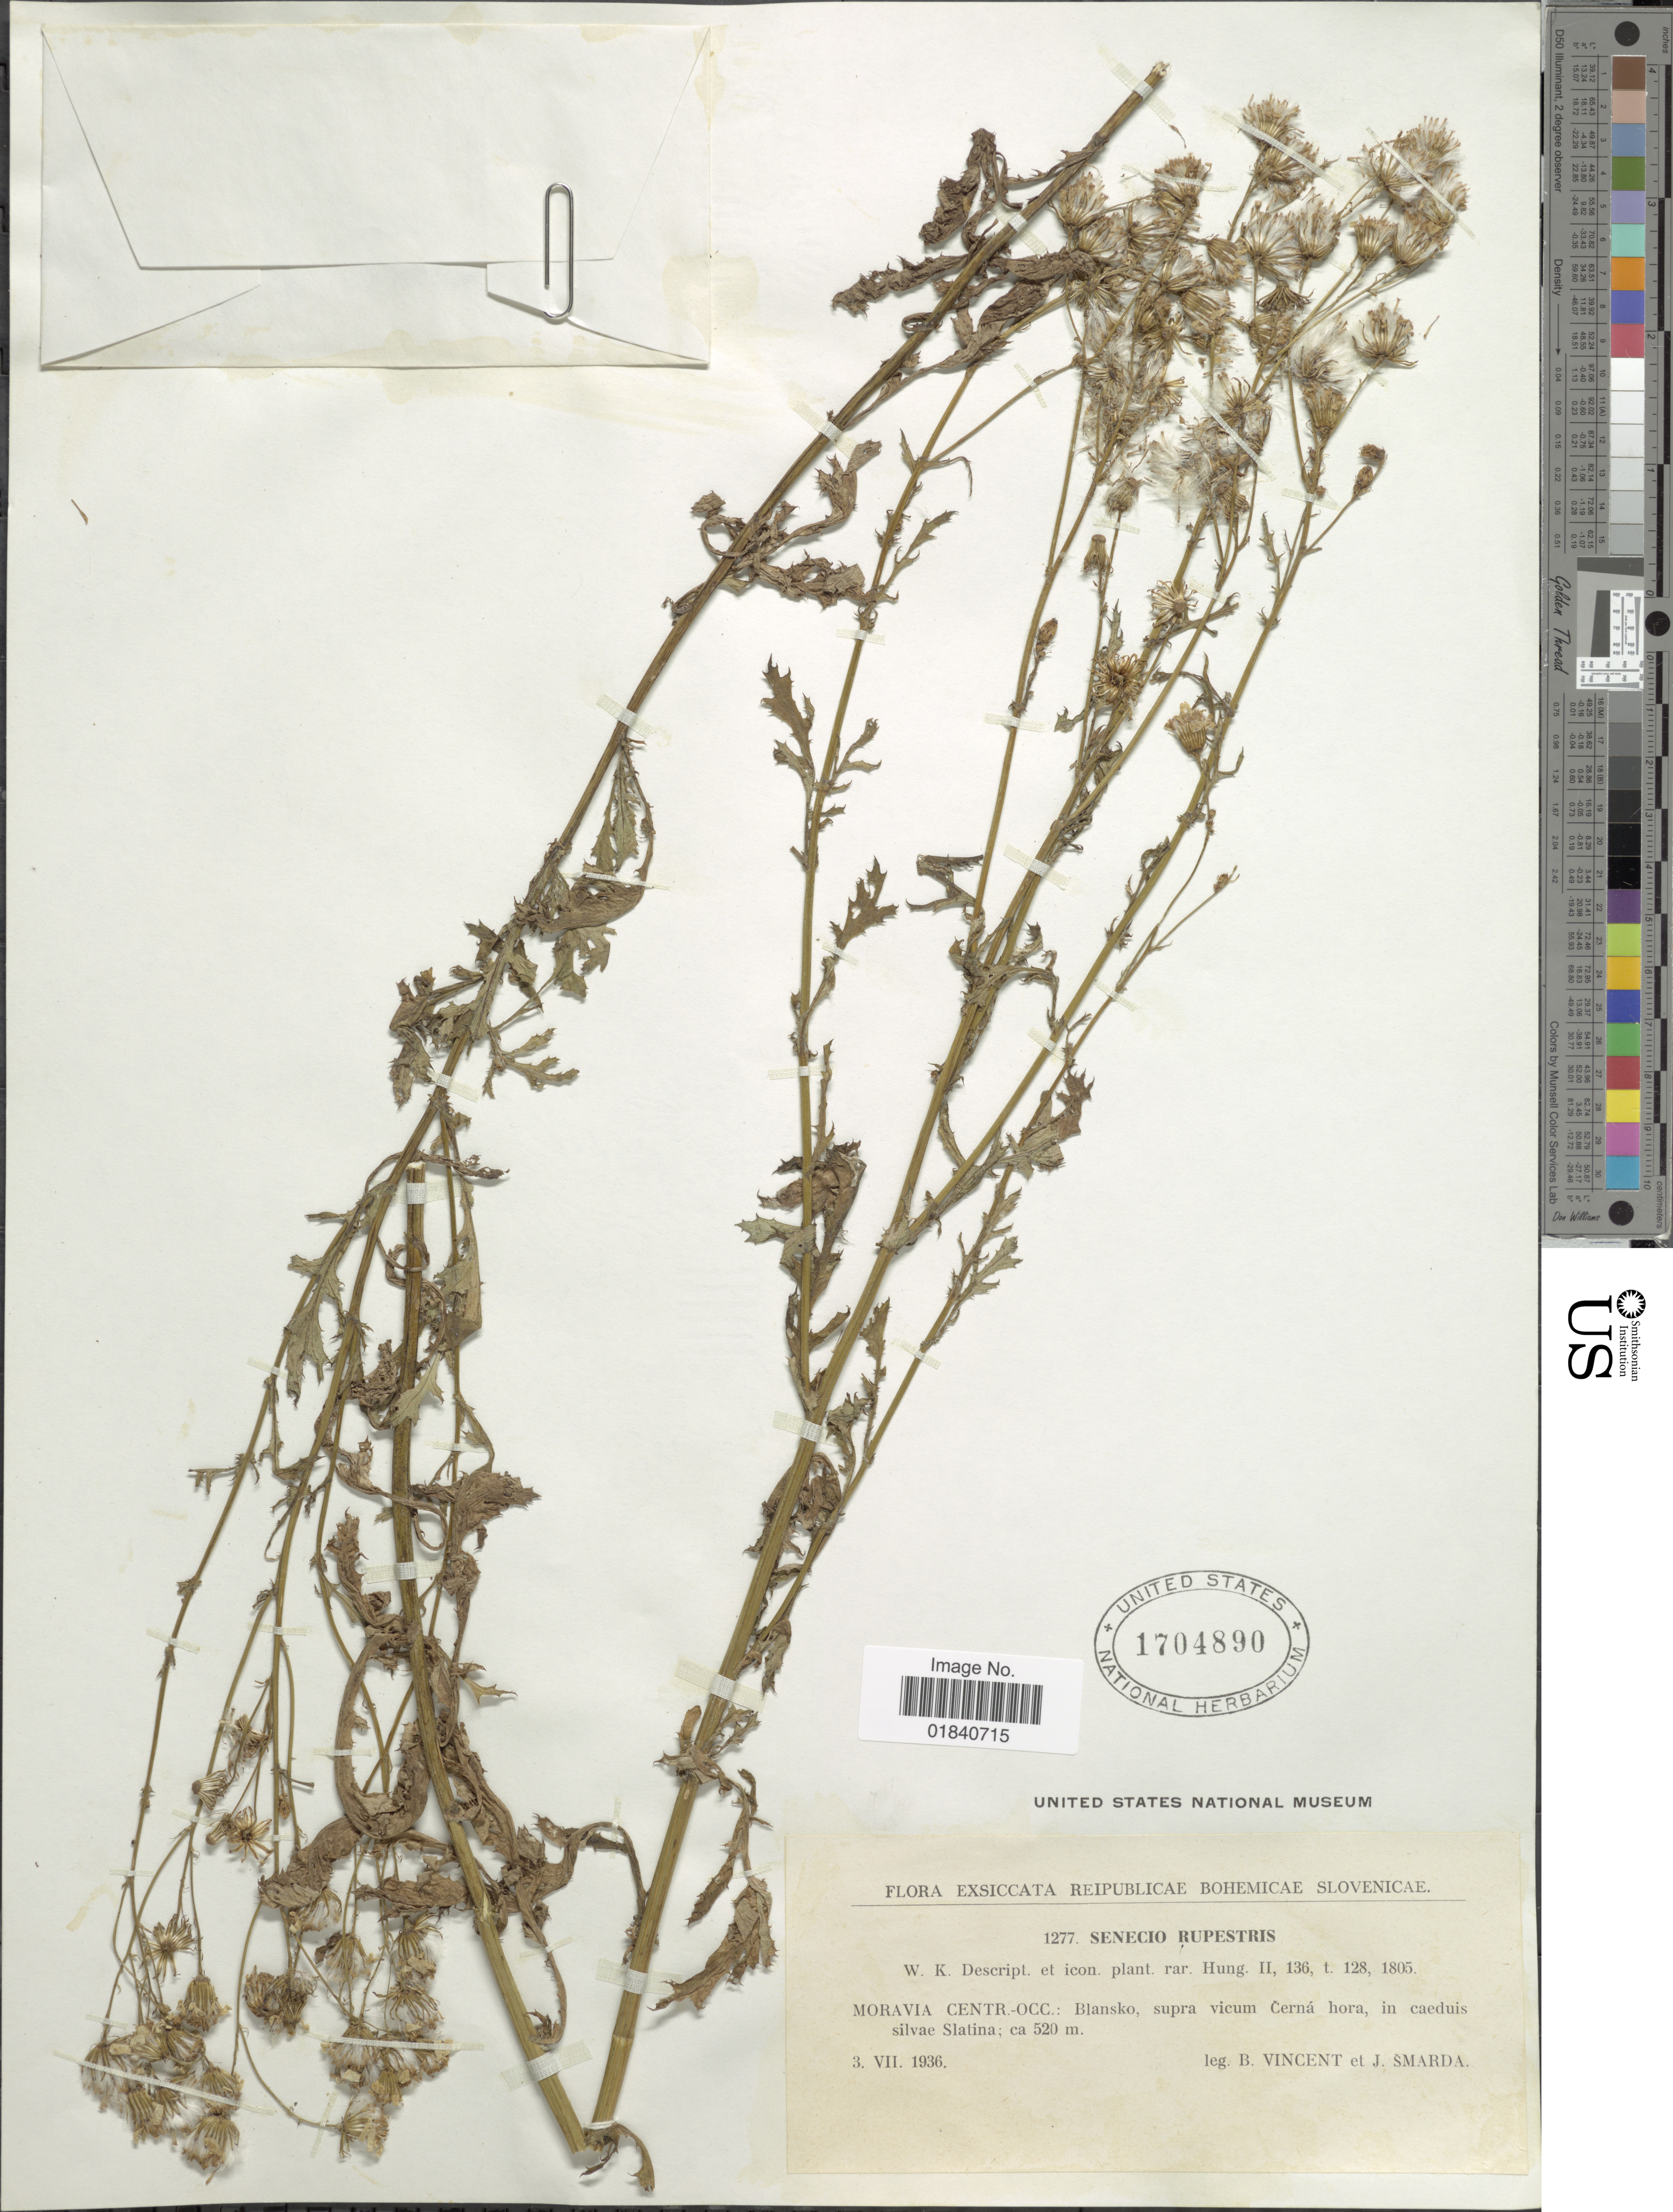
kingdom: Plantae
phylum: Tracheophyta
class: Magnoliopsida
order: Asterales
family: Asteraceae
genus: Senecio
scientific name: Senecio squalidus subsp. rupestris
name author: (Waldst. & Kit.) Greuter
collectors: B. Vincent & J. Smarda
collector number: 1277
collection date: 1936-07-03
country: Slovakia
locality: Reipublicae Bohemicae Slovenicae. Moravia centr.-occ.: Blansko, supra vicum Cerná hora, in caeduis silvae Slatina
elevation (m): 520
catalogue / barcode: US 1704890